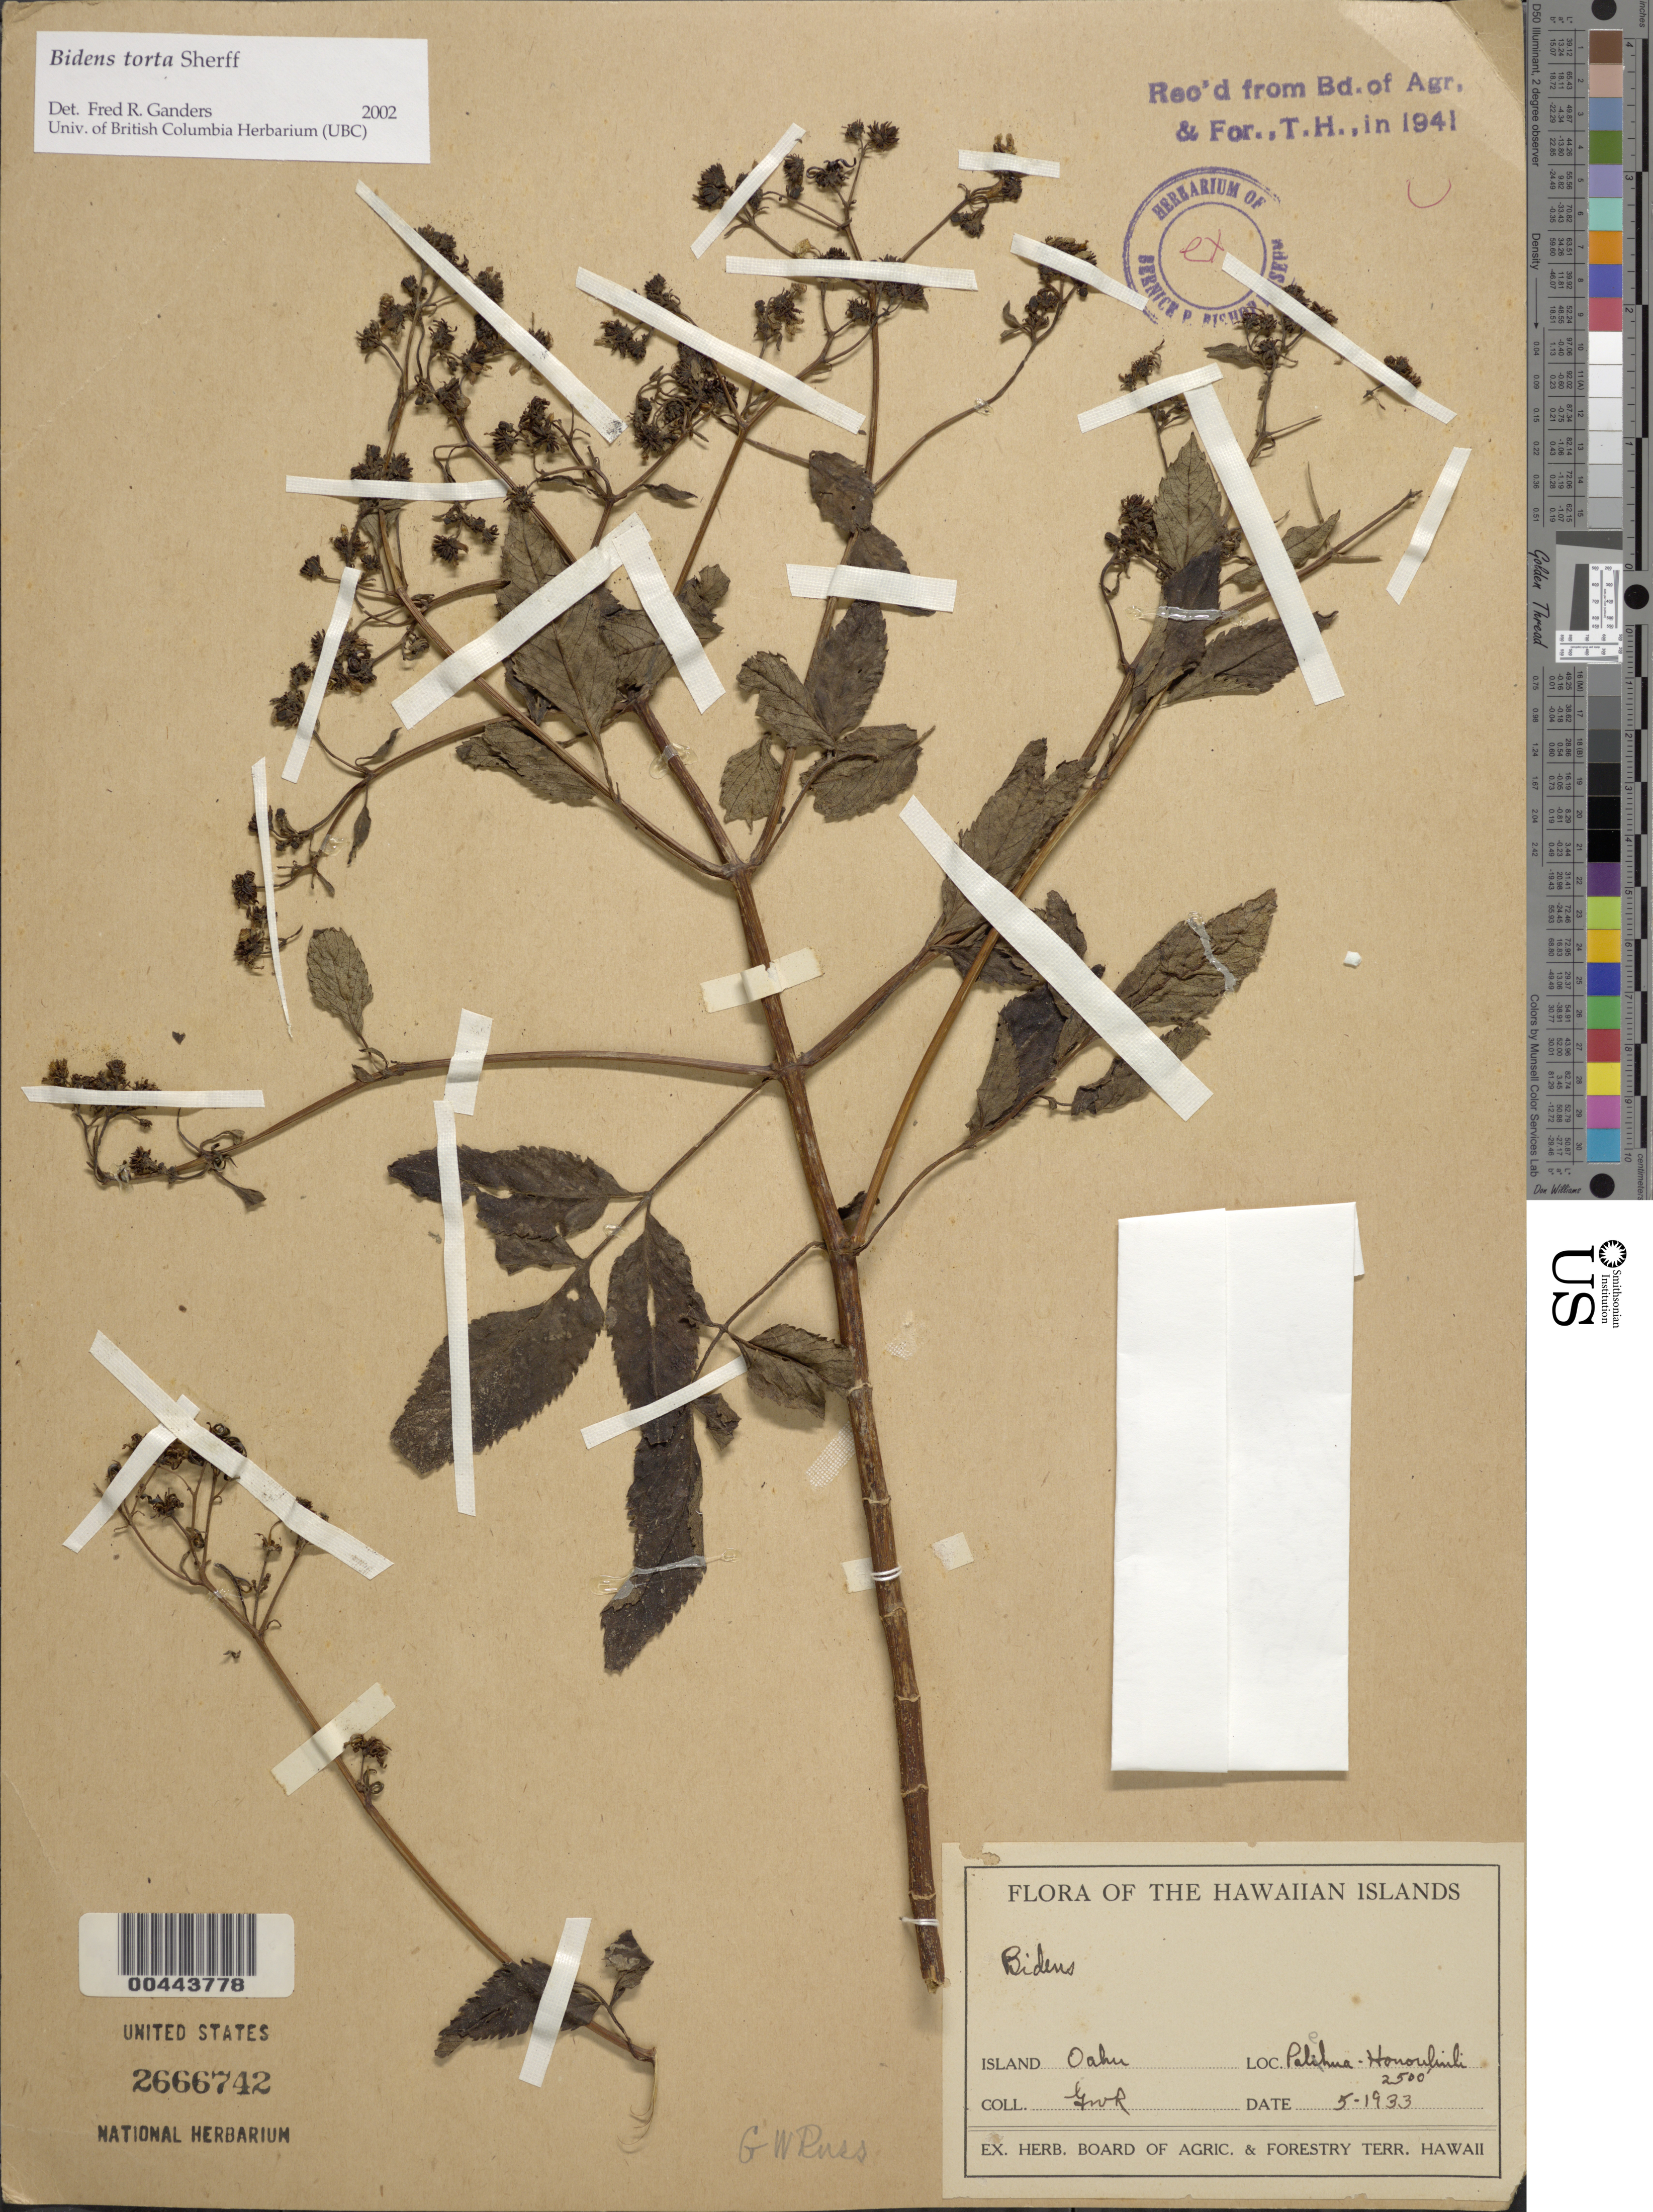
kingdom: Plantae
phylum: Tracheophyta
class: Magnoliopsida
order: Asterales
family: Asteraceae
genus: Bidens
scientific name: Bidens torta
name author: Sherff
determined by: Ganders, F. R.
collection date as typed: May 1933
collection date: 1933-05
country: United States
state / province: Hawaii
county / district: Honolulu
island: Oahu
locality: Palihua-Honouluili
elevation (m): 762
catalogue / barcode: US 2666742